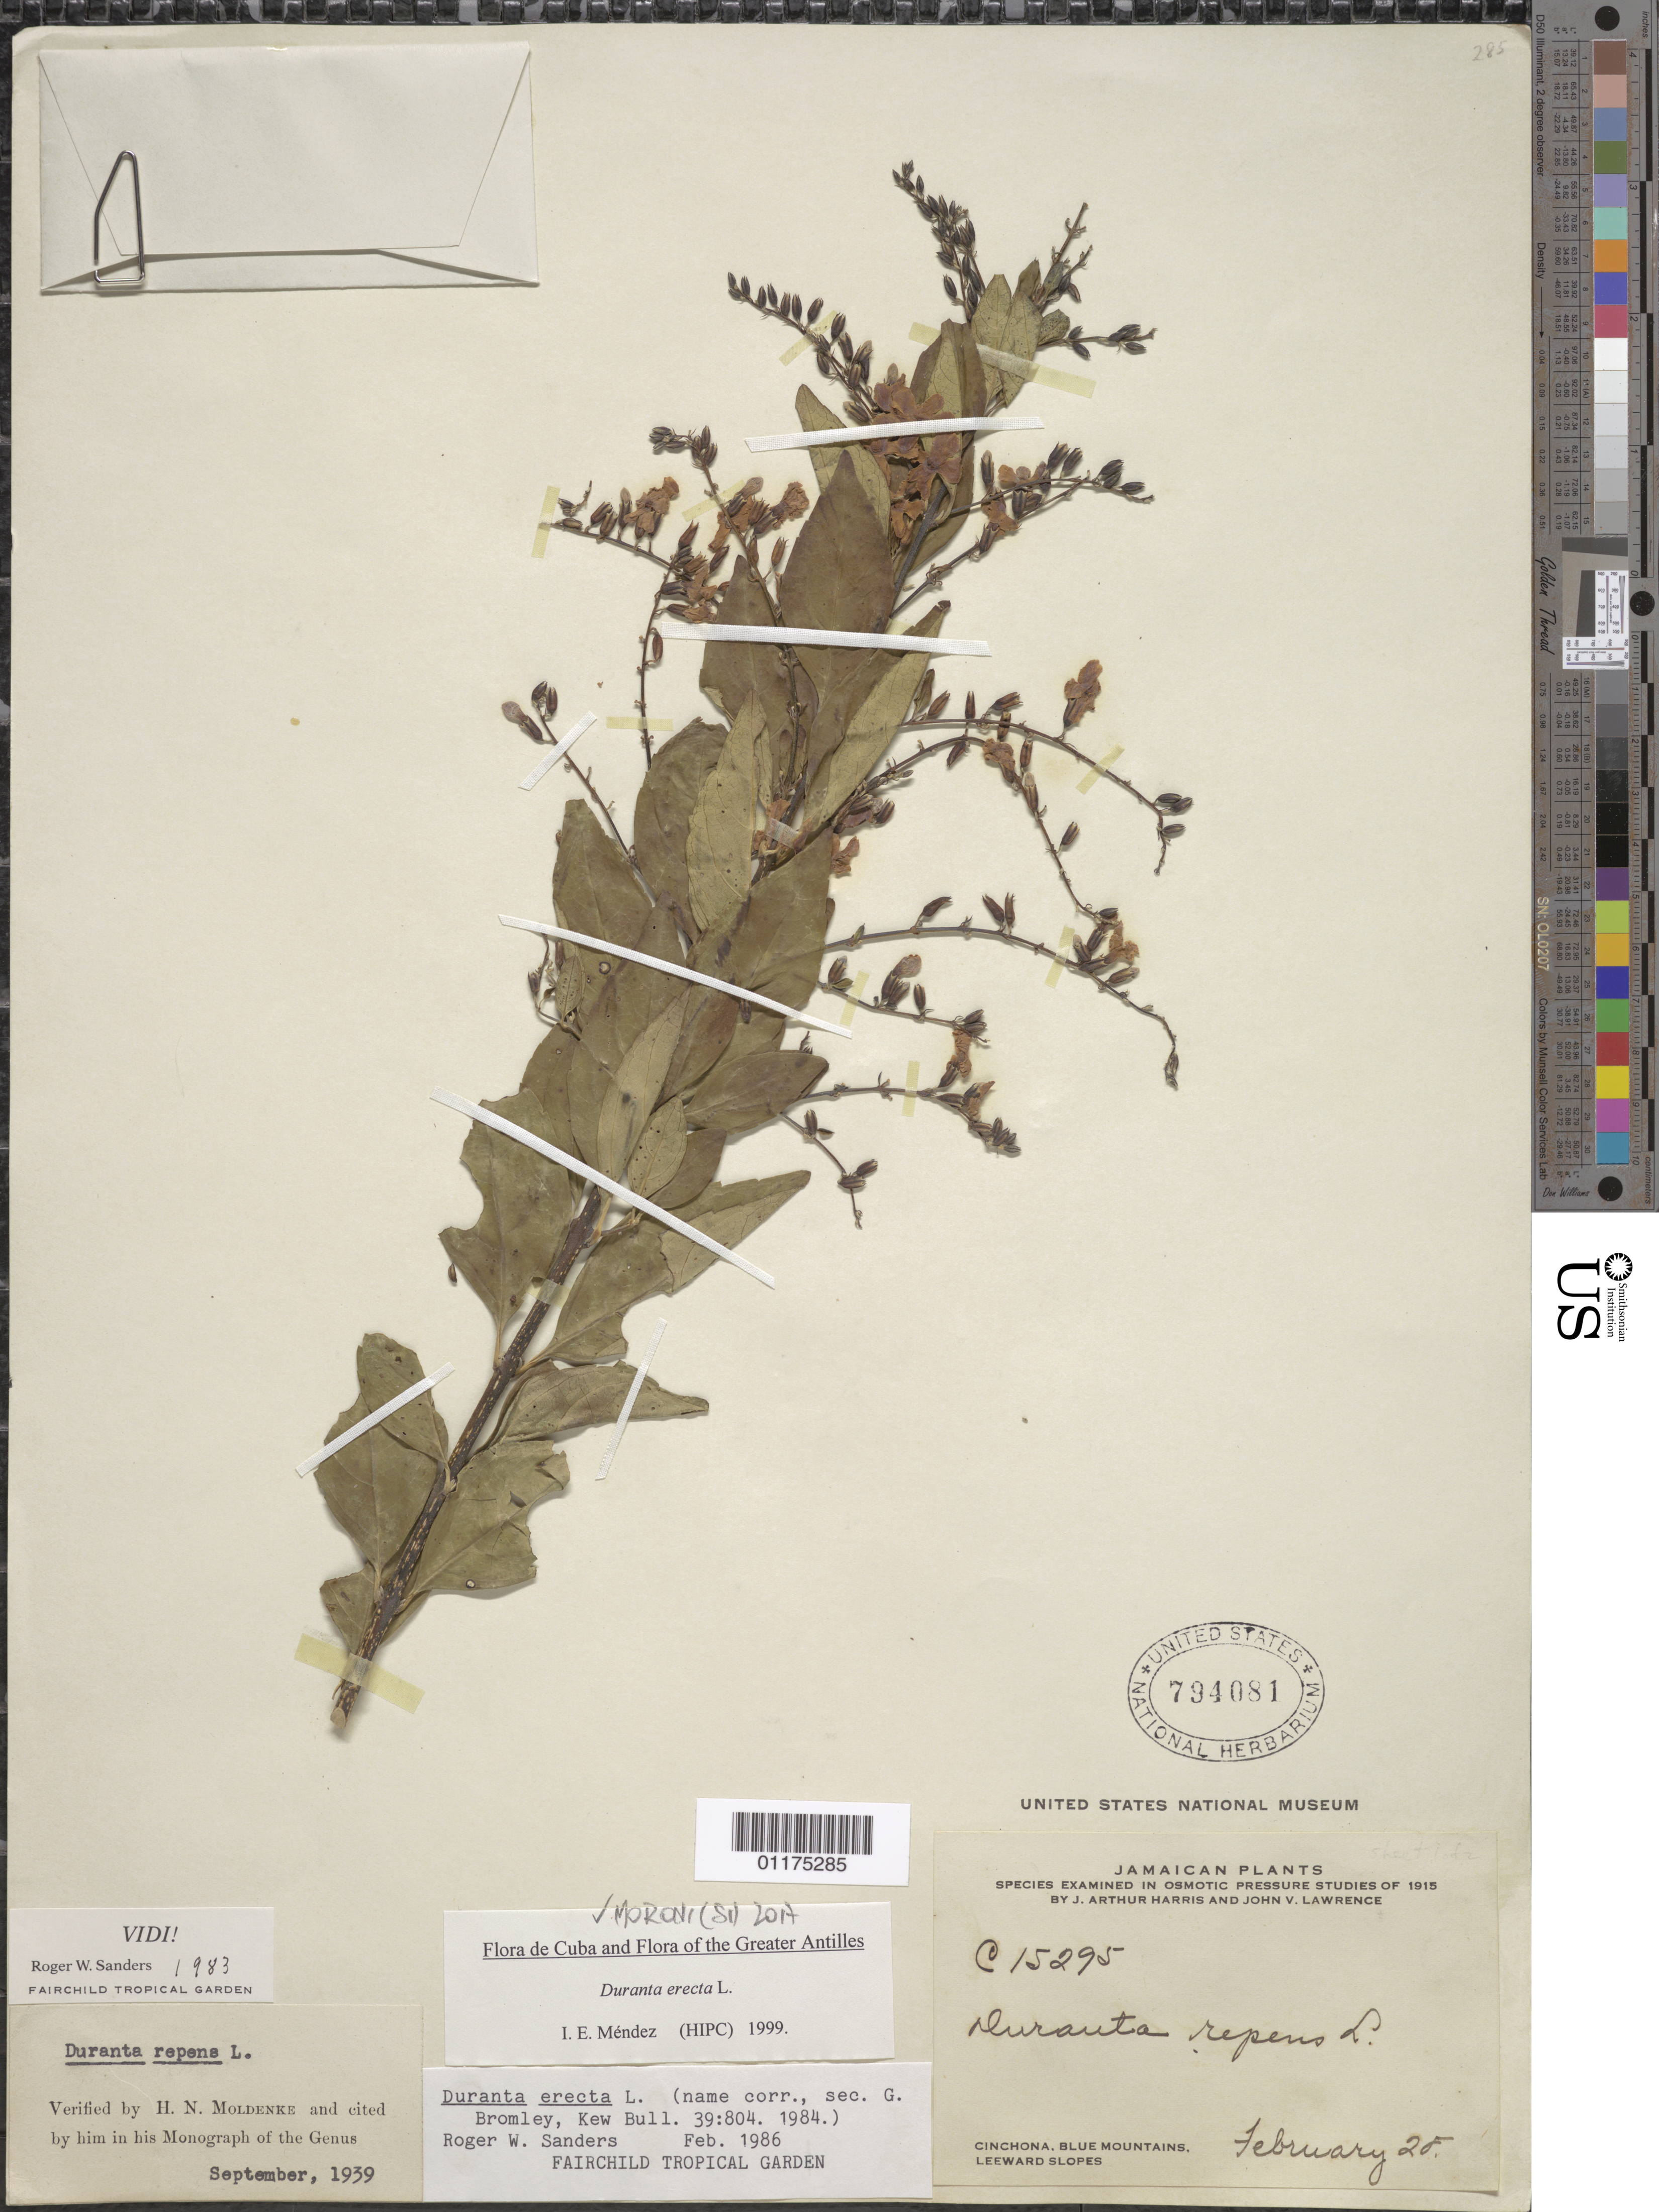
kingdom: Plantae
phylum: Tracheophyta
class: Magnoliopsida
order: Lamiales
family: Verbenaceae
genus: Duranta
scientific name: Duranta erecta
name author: L.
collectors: J. A. Harris & J. Lawrence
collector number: C15295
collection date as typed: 28 Feb 1915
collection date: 1915-02-28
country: Jamaica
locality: Cinchona, Blue Moutains; Leeward Slopes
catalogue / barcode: US 794081